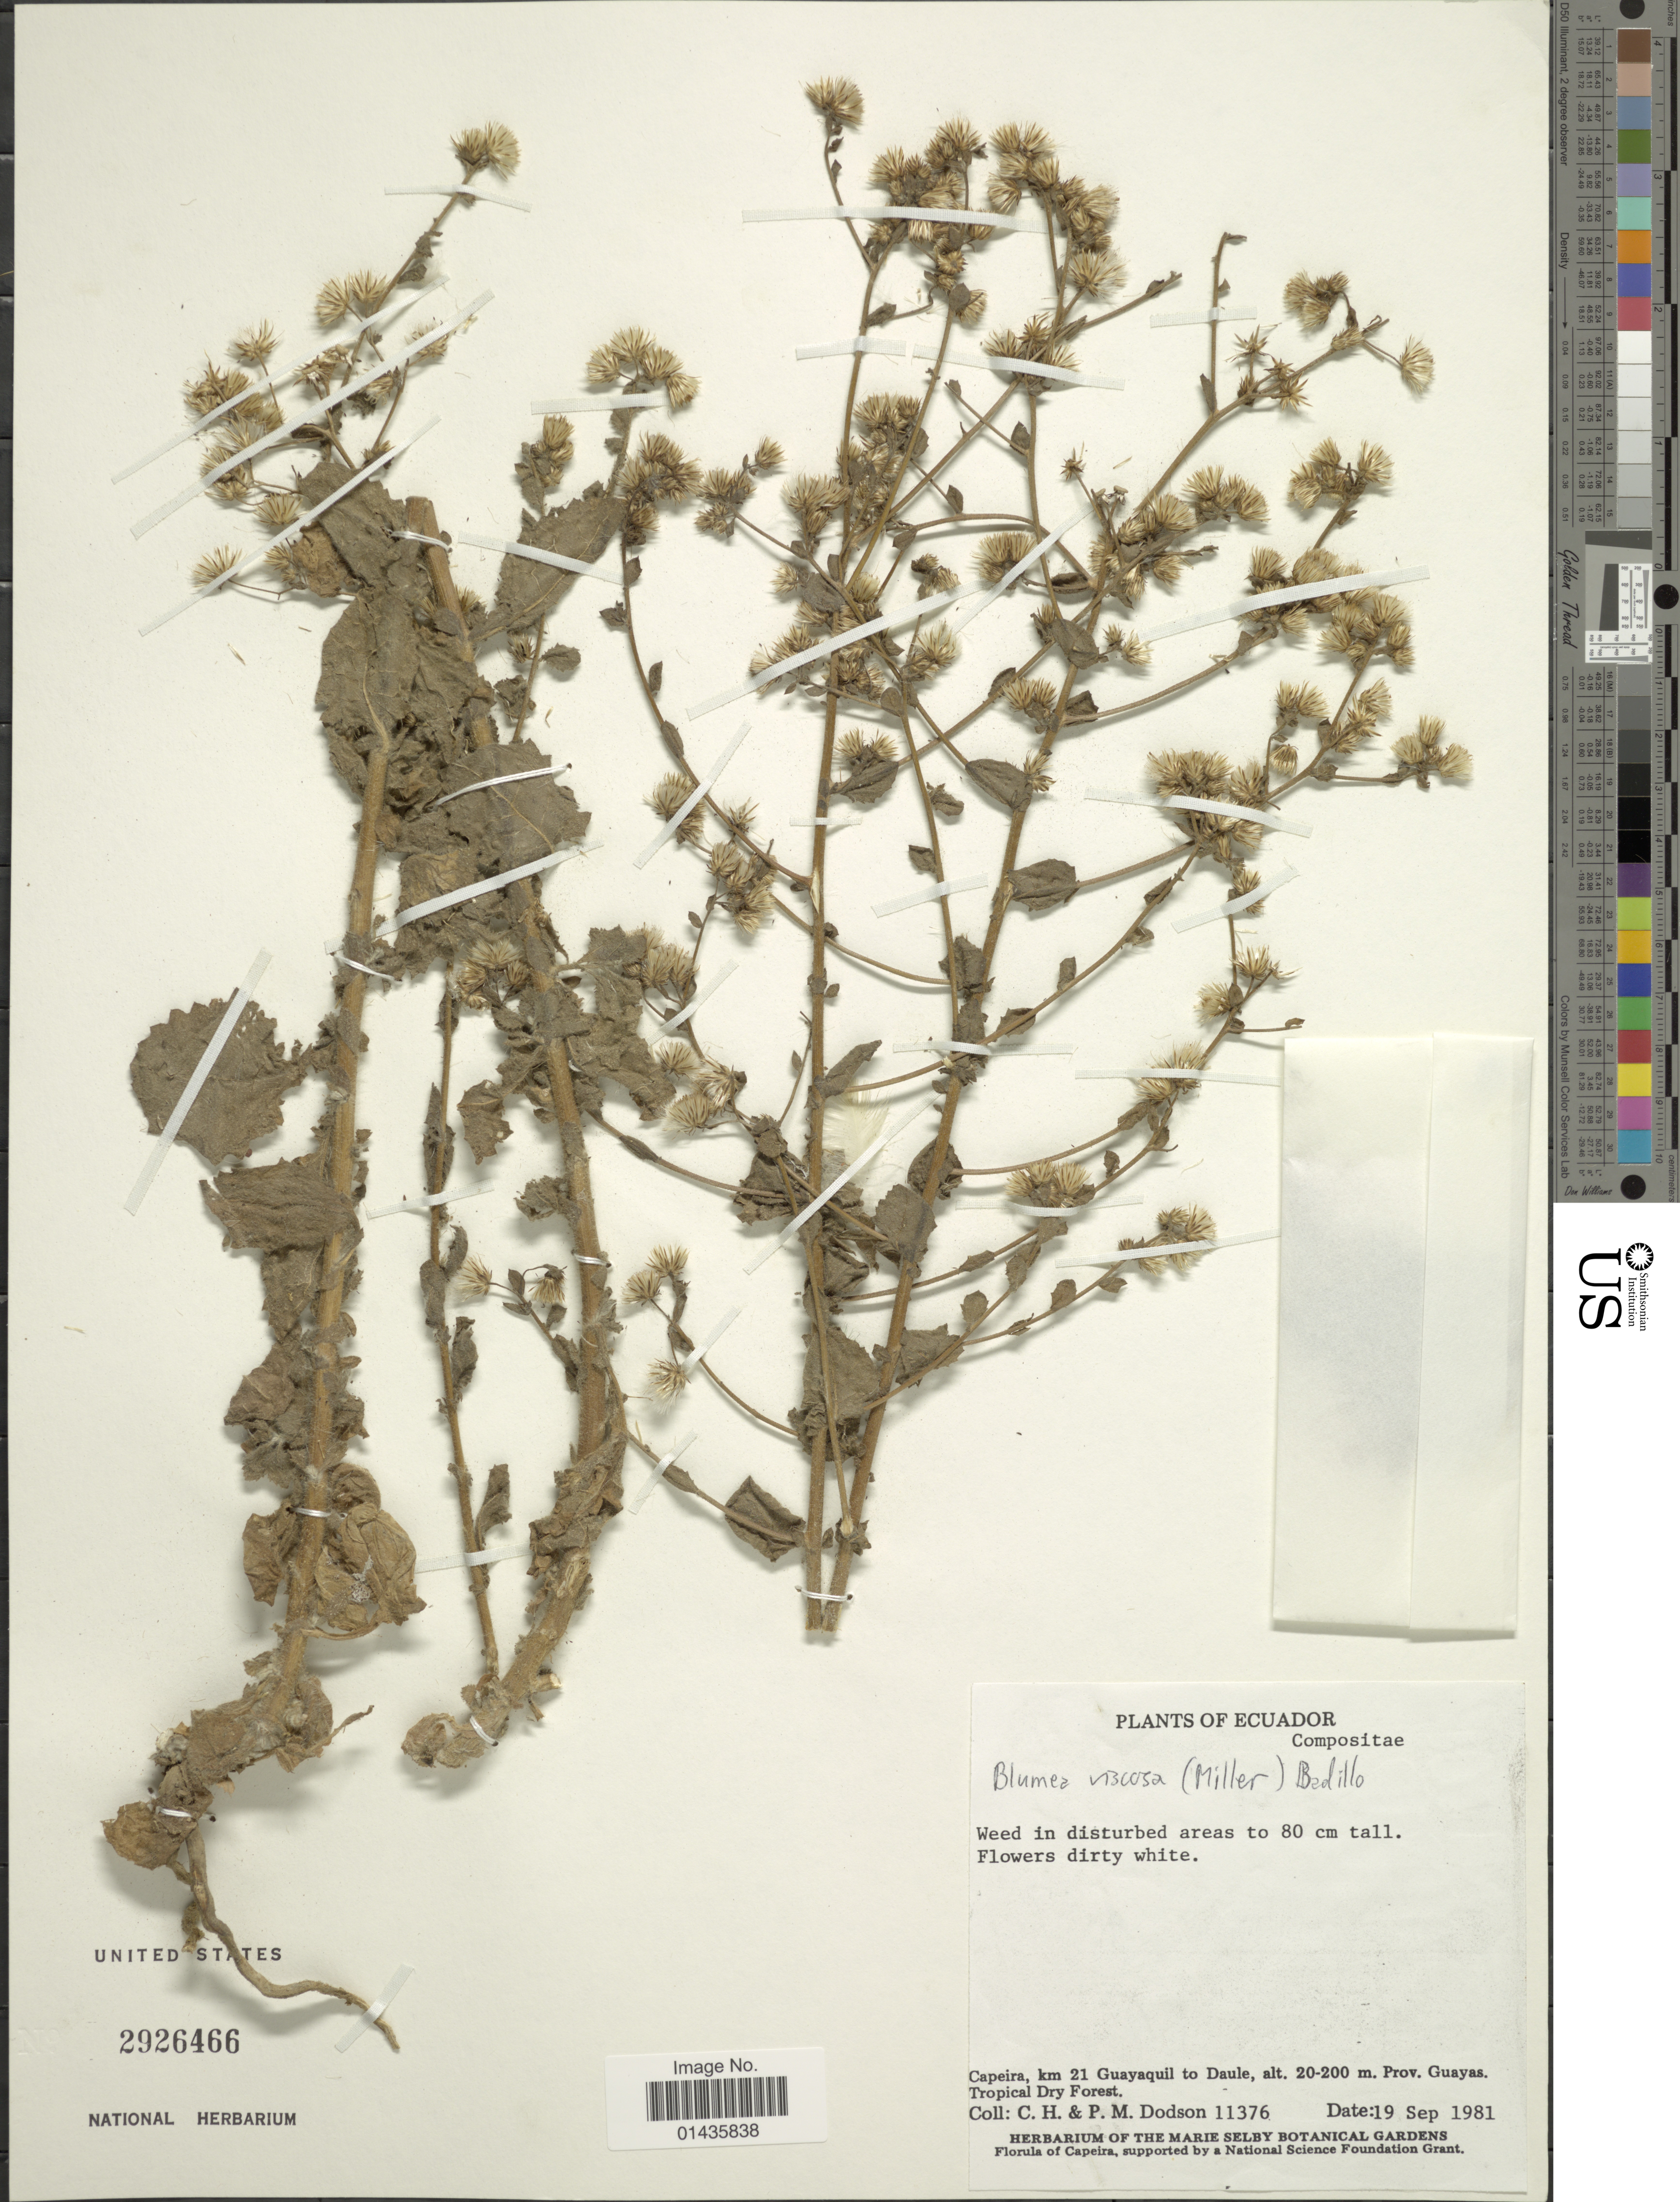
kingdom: Plantae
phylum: Tracheophyta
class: Magnoliopsida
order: Asterales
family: Asteraceae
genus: Pseudoconyza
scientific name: Pseudoconyza viscosa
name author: (Mill.) D'Arcy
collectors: C. H. Dodson & P. M. Dodson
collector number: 11376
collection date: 1981-09-19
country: Ecuador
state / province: Guayas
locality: Capeira, km 21 Guayaquil to Daule, Tropical Dry Forest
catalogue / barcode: US 2926466